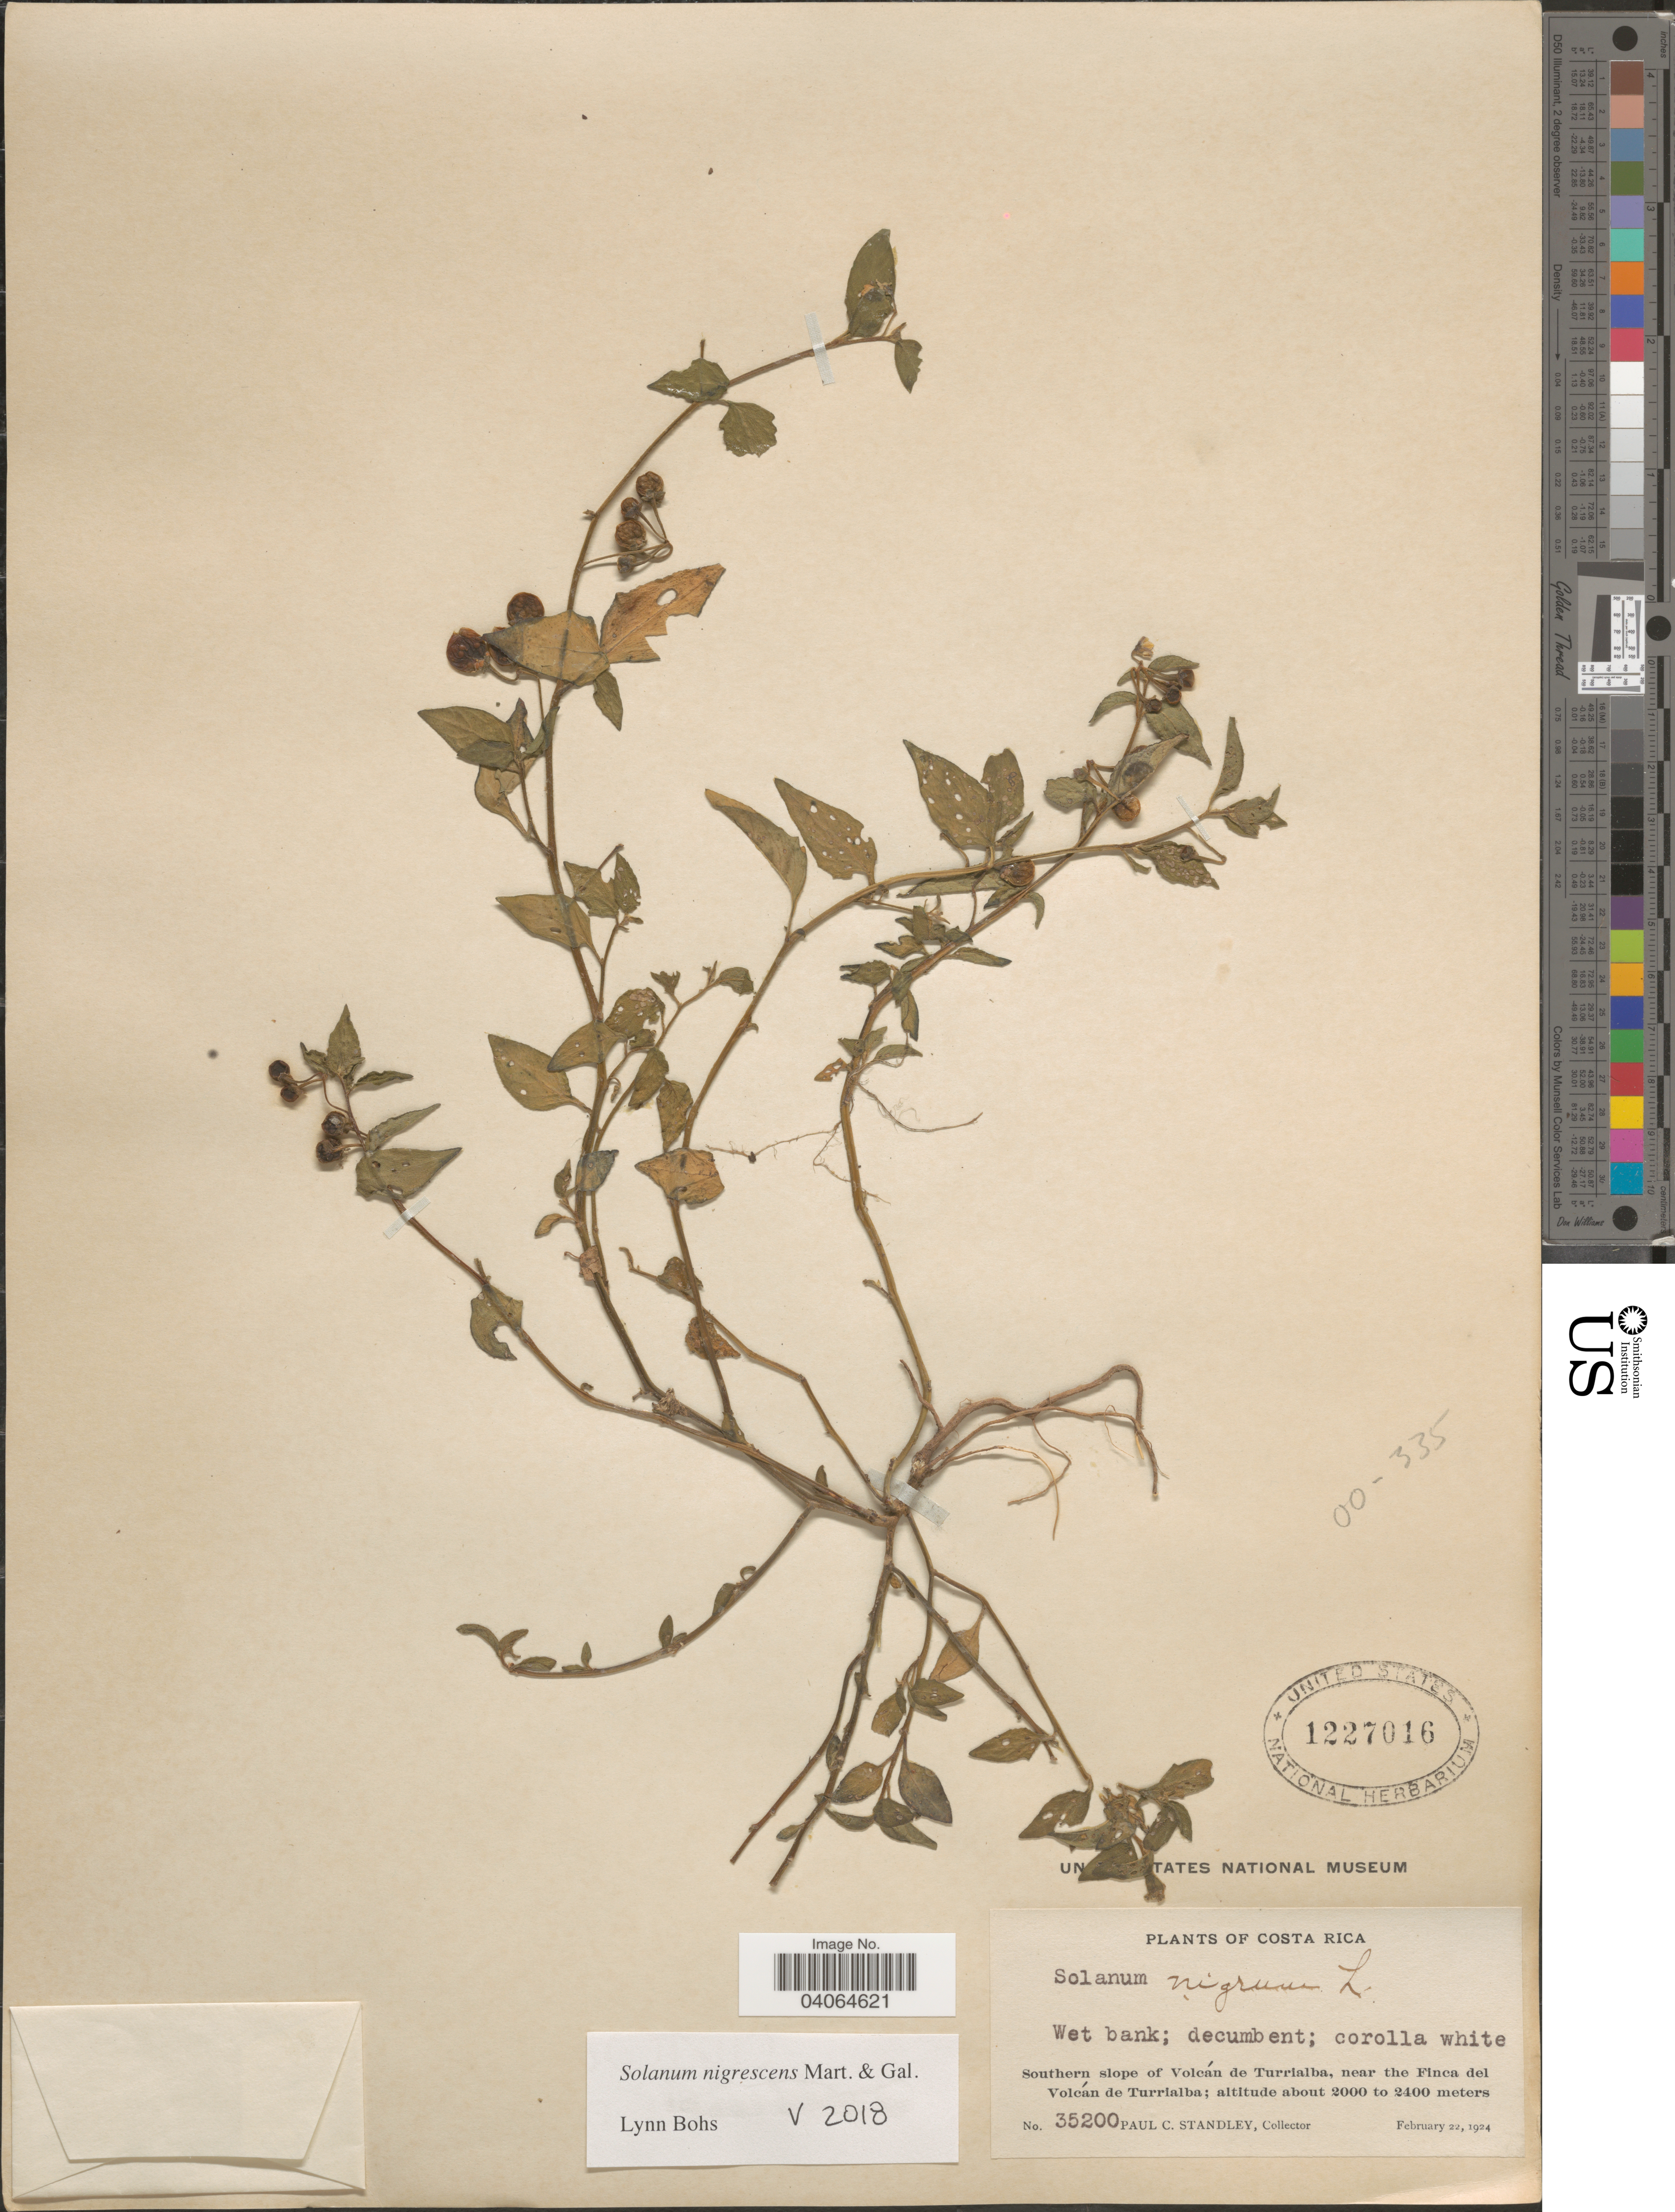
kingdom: Plantae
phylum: Tracheophyta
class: Magnoliopsida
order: Solanales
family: Solanaceae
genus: Solanum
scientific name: Solanum nigrescens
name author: M. Martens & Galeotti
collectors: P. C. Standley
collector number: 35200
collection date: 1924-02-22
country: Costa Rica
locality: Southern slope of Volcán de Turrialba, near the Finca del Volcán de Turrialba.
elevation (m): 2000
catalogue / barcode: US 1227016